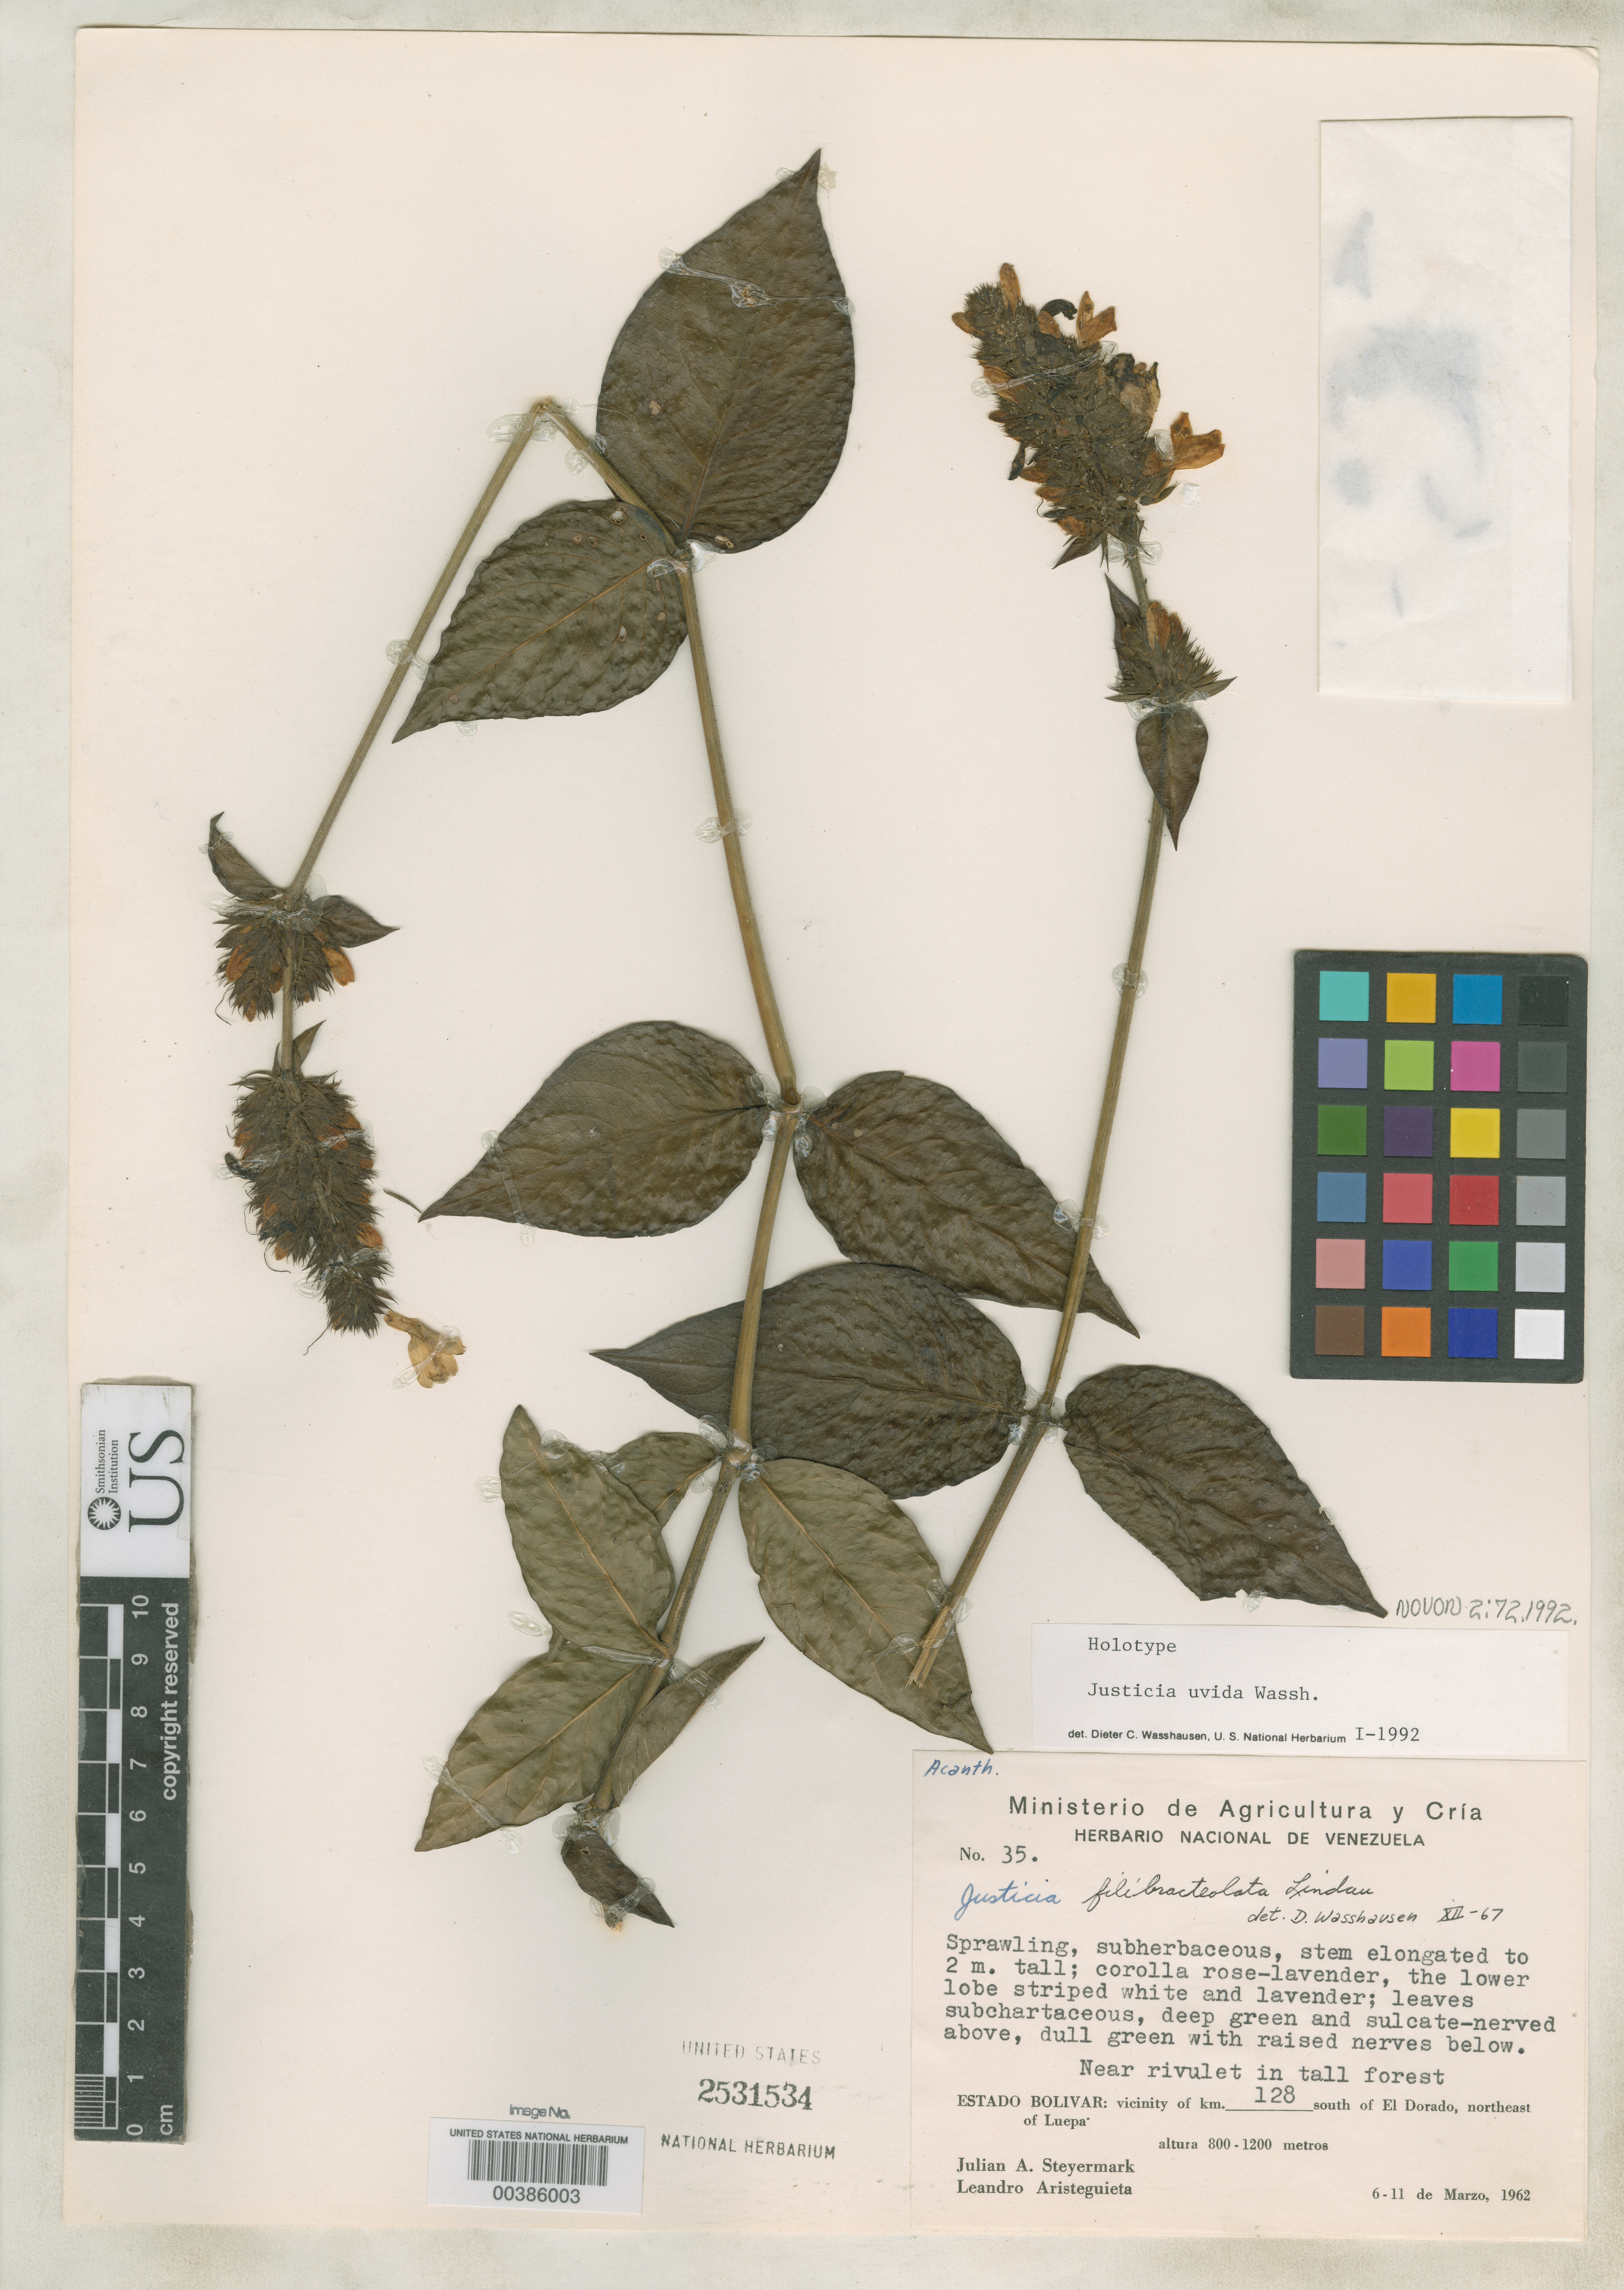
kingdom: Plantae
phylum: Tracheophyta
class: Magnoliopsida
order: Lamiales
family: Acanthaceae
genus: Justicia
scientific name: Justicia uvida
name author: Wassh.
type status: Holotype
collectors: J. Steyermark & L. Aristeguieta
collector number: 35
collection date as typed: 06 Mar 1962 to 11 Mar 1962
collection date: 1962-03-06/1962-03-11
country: Venezuela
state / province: Bolivar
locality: Vicinity of km 128 S of Eldorado, ne of Luepa.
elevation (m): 800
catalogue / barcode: US 2531534